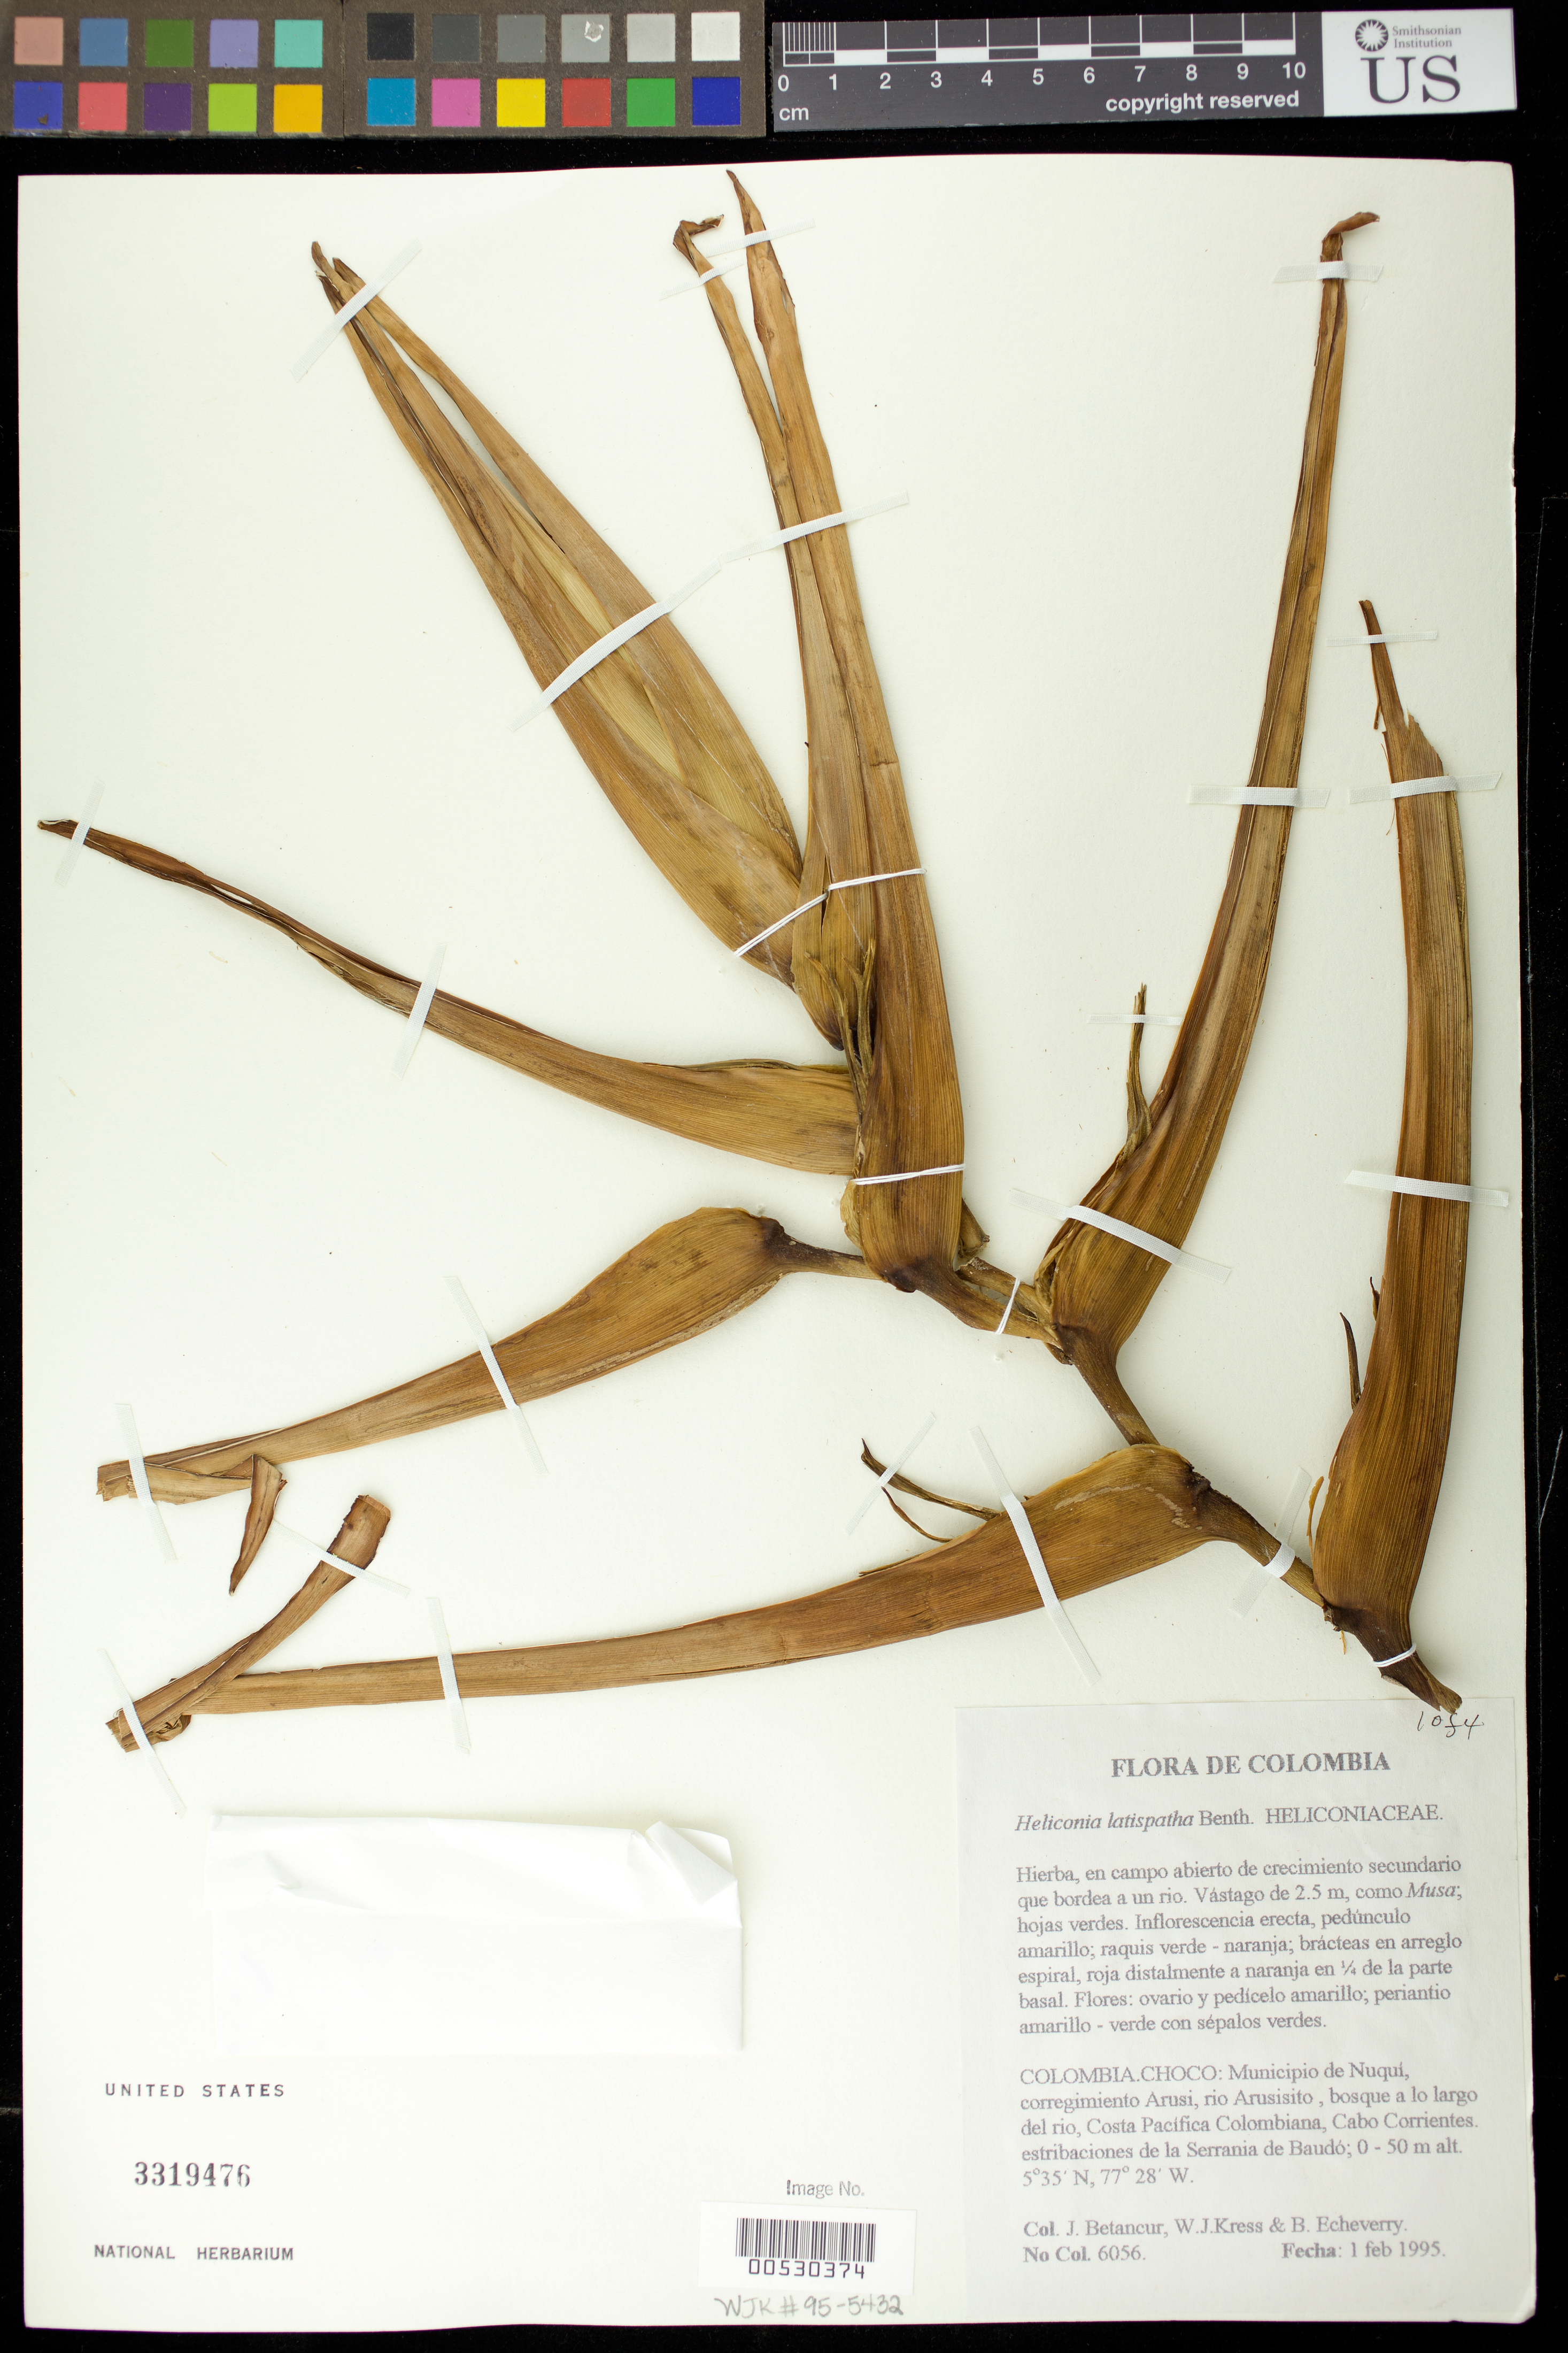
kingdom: Plantae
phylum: Tracheophyta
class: Liliopsida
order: Zingiberales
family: Heliconiaceae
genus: Heliconia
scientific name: Heliconia latispatha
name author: Benth.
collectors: J. C. Betancur, W. J. Kress & B. Echeverry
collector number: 6056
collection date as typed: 01 Feb 1990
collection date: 1990-02-01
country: Colombia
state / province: Chocó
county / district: Nuqui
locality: Rio Arusicito, just south of Arusi.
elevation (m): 0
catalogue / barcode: US 3319476